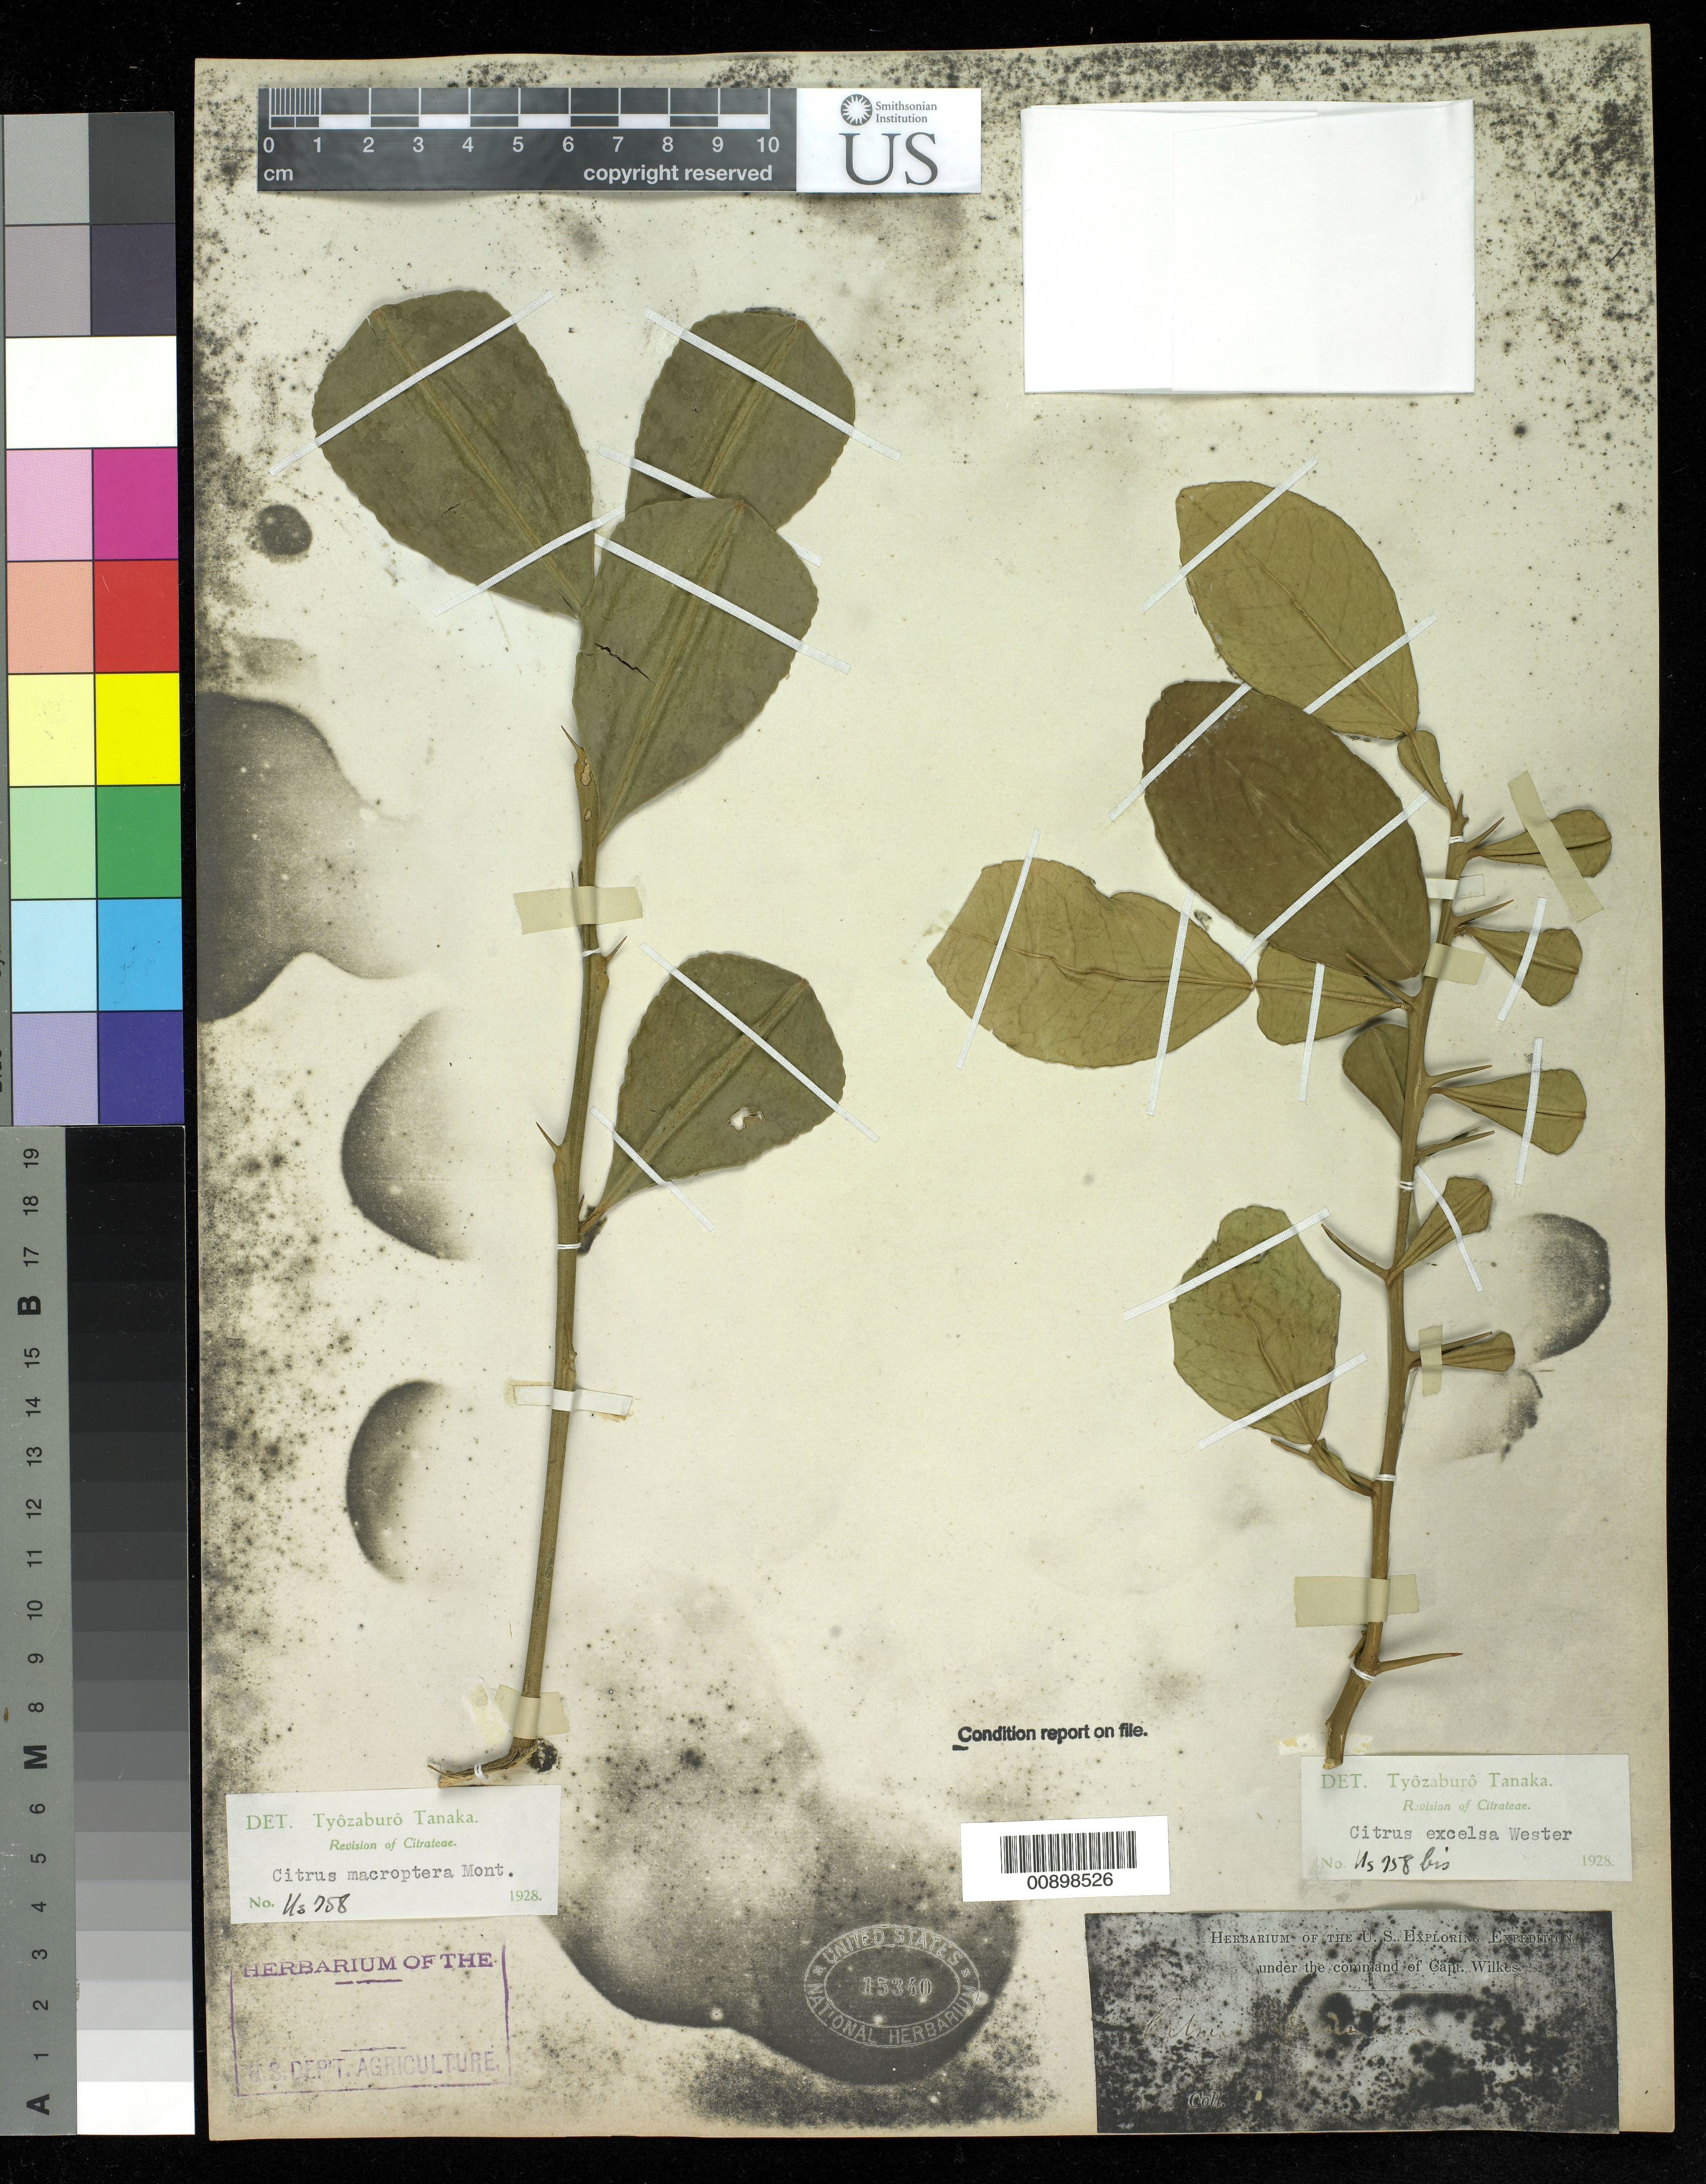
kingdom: Plantae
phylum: Tracheophyta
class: Magnoliopsida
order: Sapindales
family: Rutaceae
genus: Citrus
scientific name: Citrus x excelsa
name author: Wester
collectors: Wilkes Explor. Exped.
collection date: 1838/1842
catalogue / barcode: US 15340